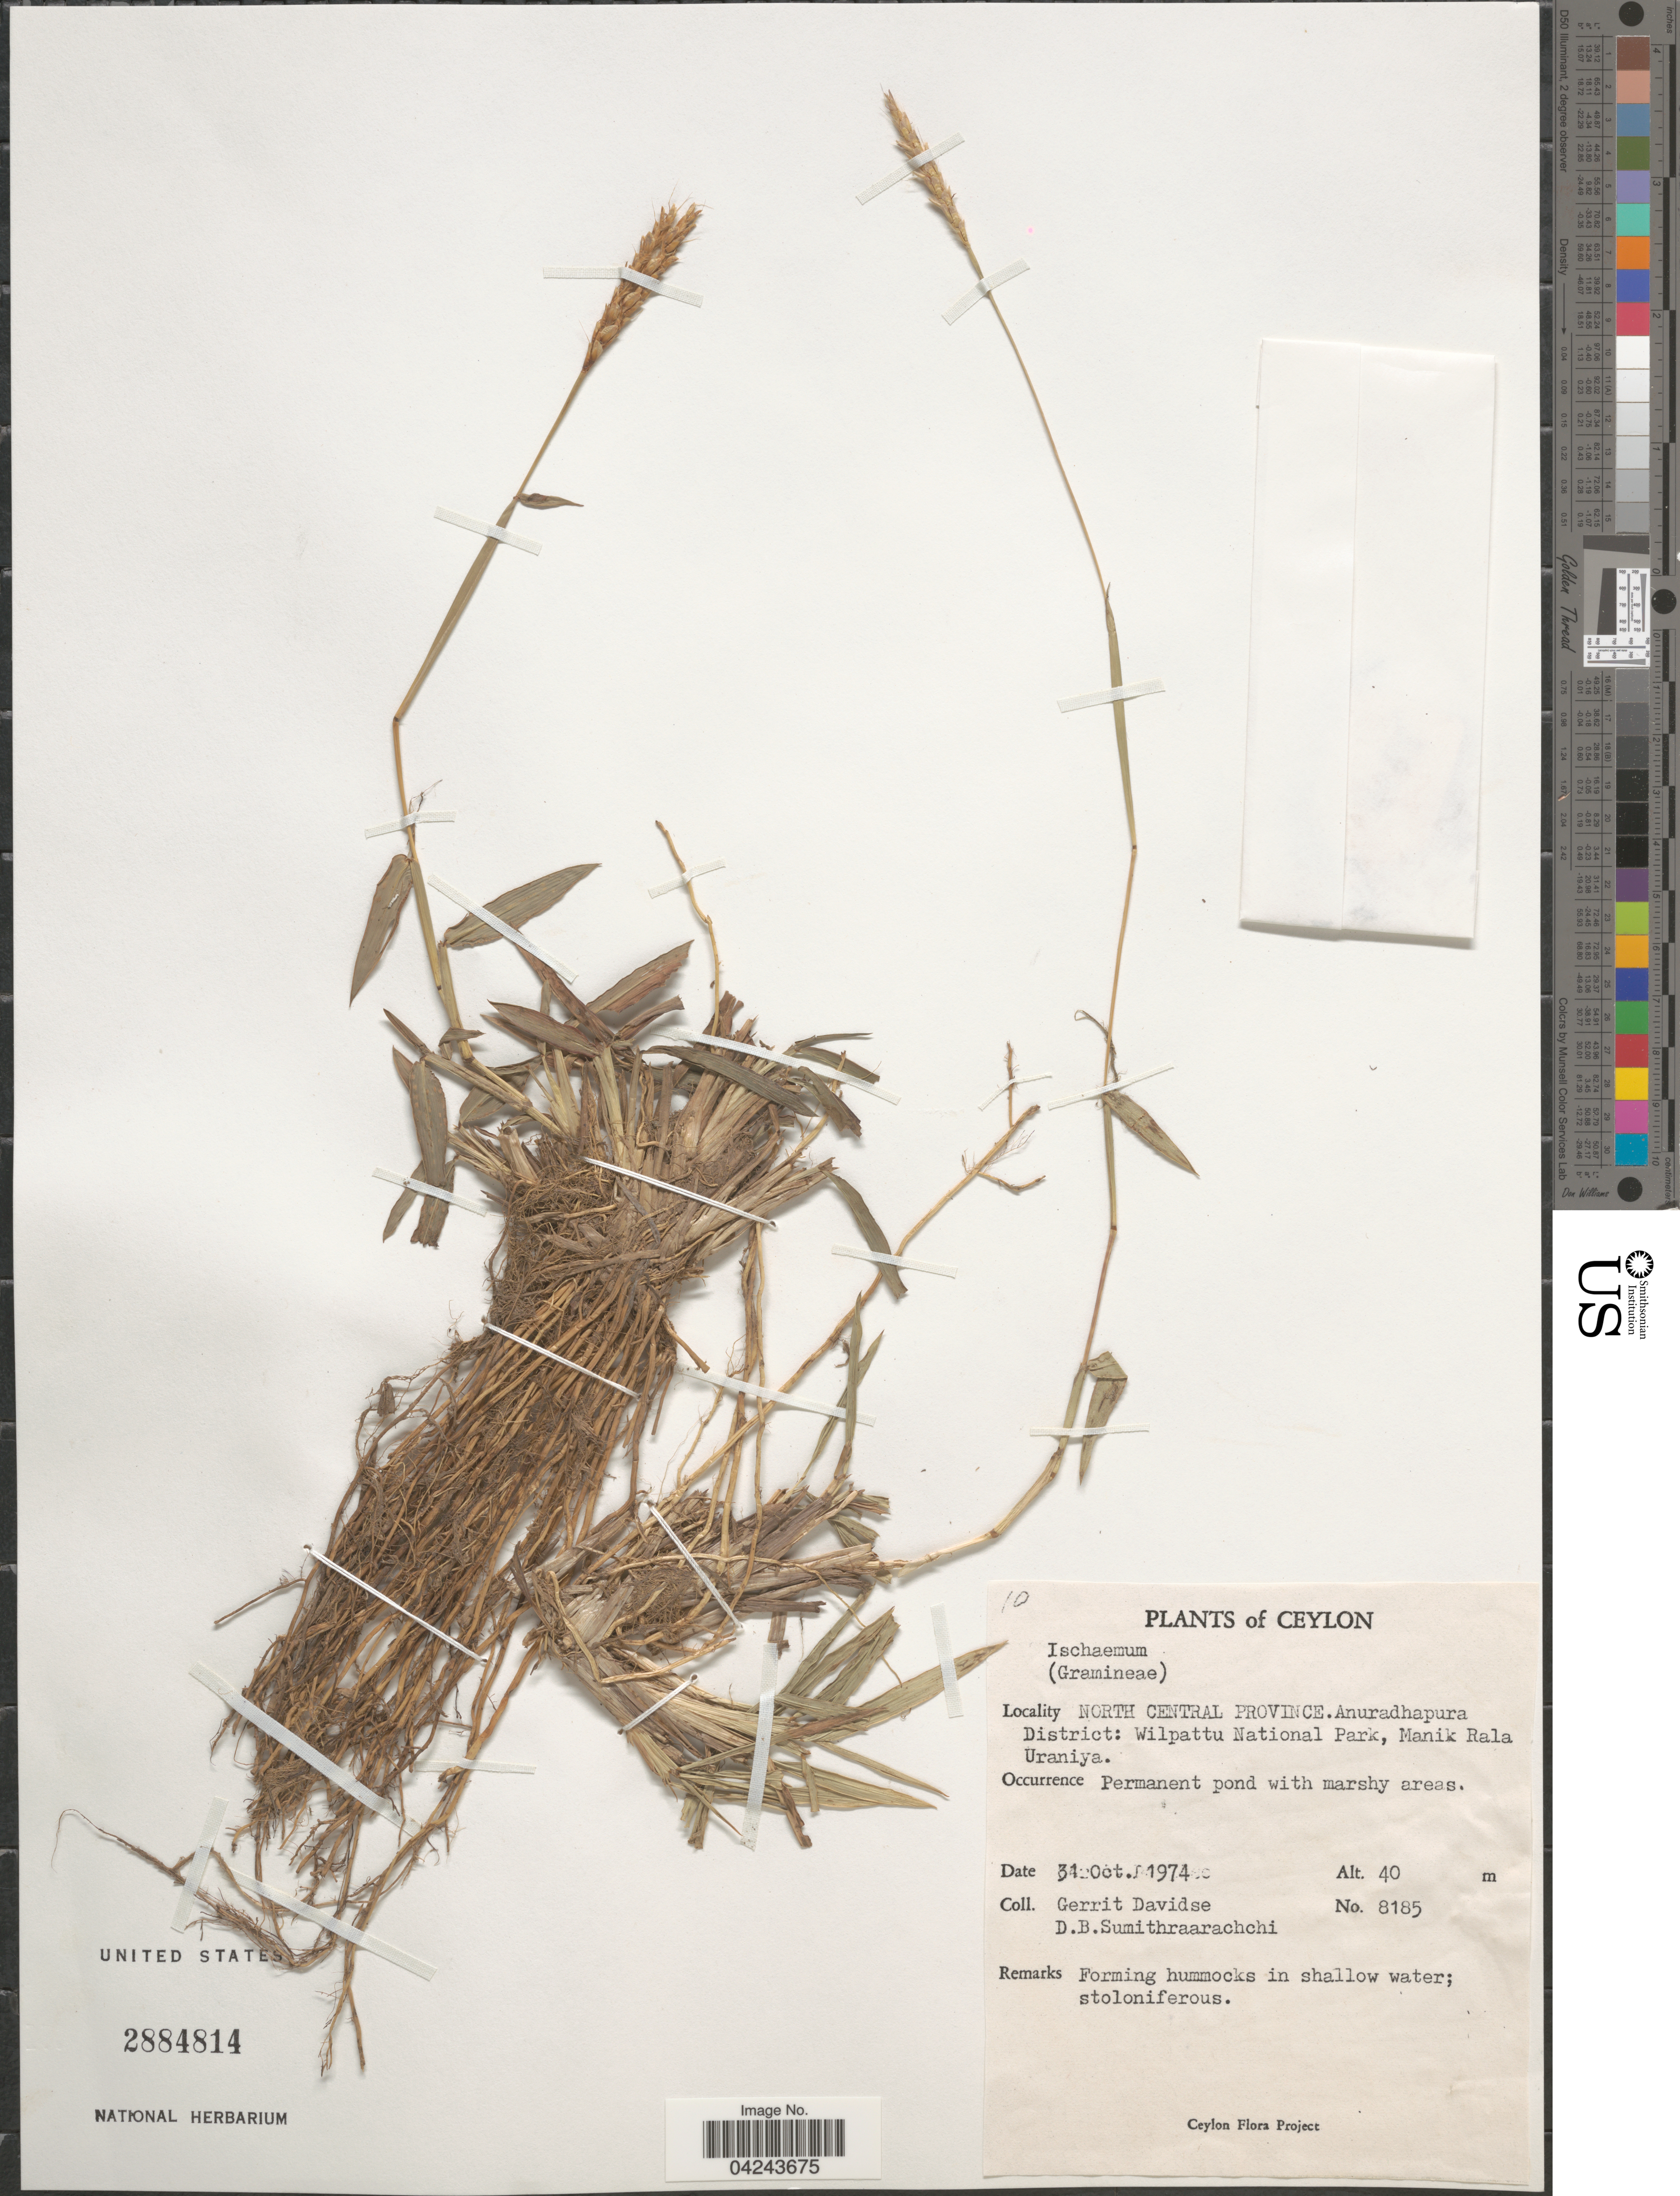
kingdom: Plantae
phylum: Tracheophyta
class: Liliopsida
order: Poales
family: Poaceae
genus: Ischaemum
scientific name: Ischaemum sp.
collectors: G. Davidse & D. B. Sumithraarachchi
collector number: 8185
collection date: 1974-10-31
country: Sri Lanka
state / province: North Central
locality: Ceylon. Anuradhapura District: Wilpattu National Park, Manik Rala Uraniya.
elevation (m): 40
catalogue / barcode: US 2884814